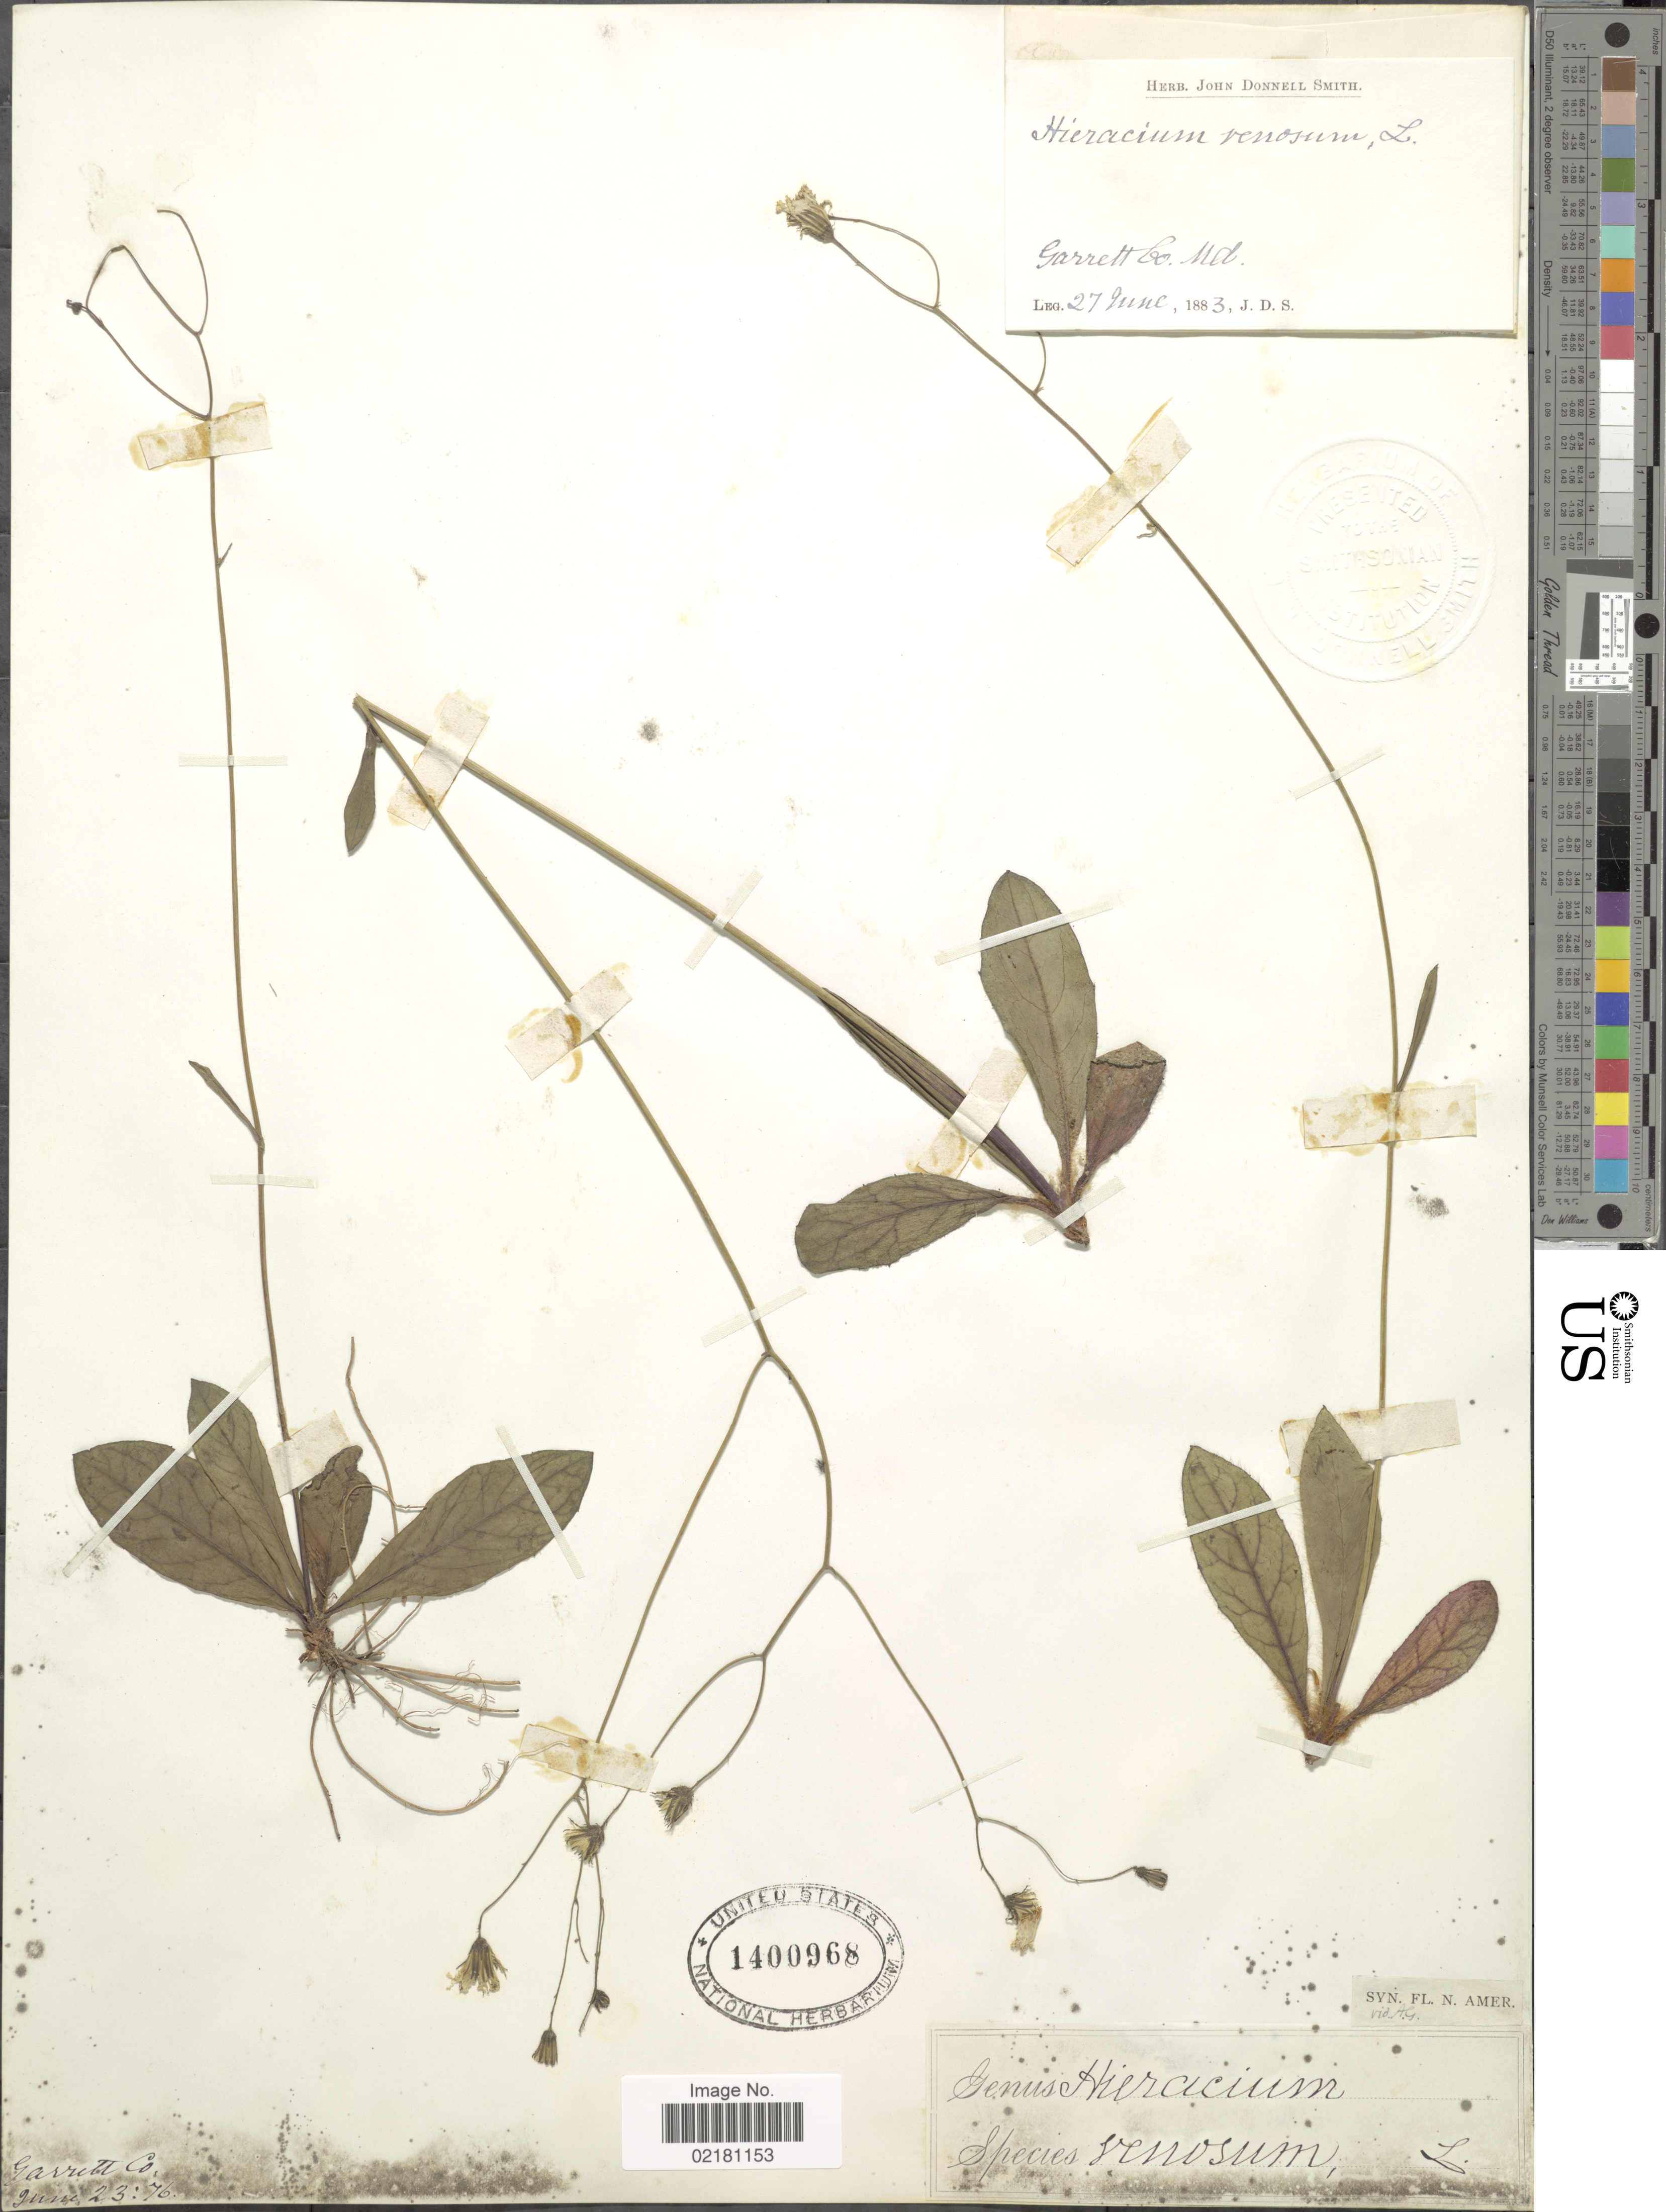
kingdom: Plantae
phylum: Tracheophyta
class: Magnoliopsida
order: Asterales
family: Asteraceae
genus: Hieracium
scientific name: Hieracium venosum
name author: L.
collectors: J. Donnell Smith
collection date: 1883-06-27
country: United States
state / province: Maryland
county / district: Garrett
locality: Garrett Co., Md.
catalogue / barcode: US 1400968